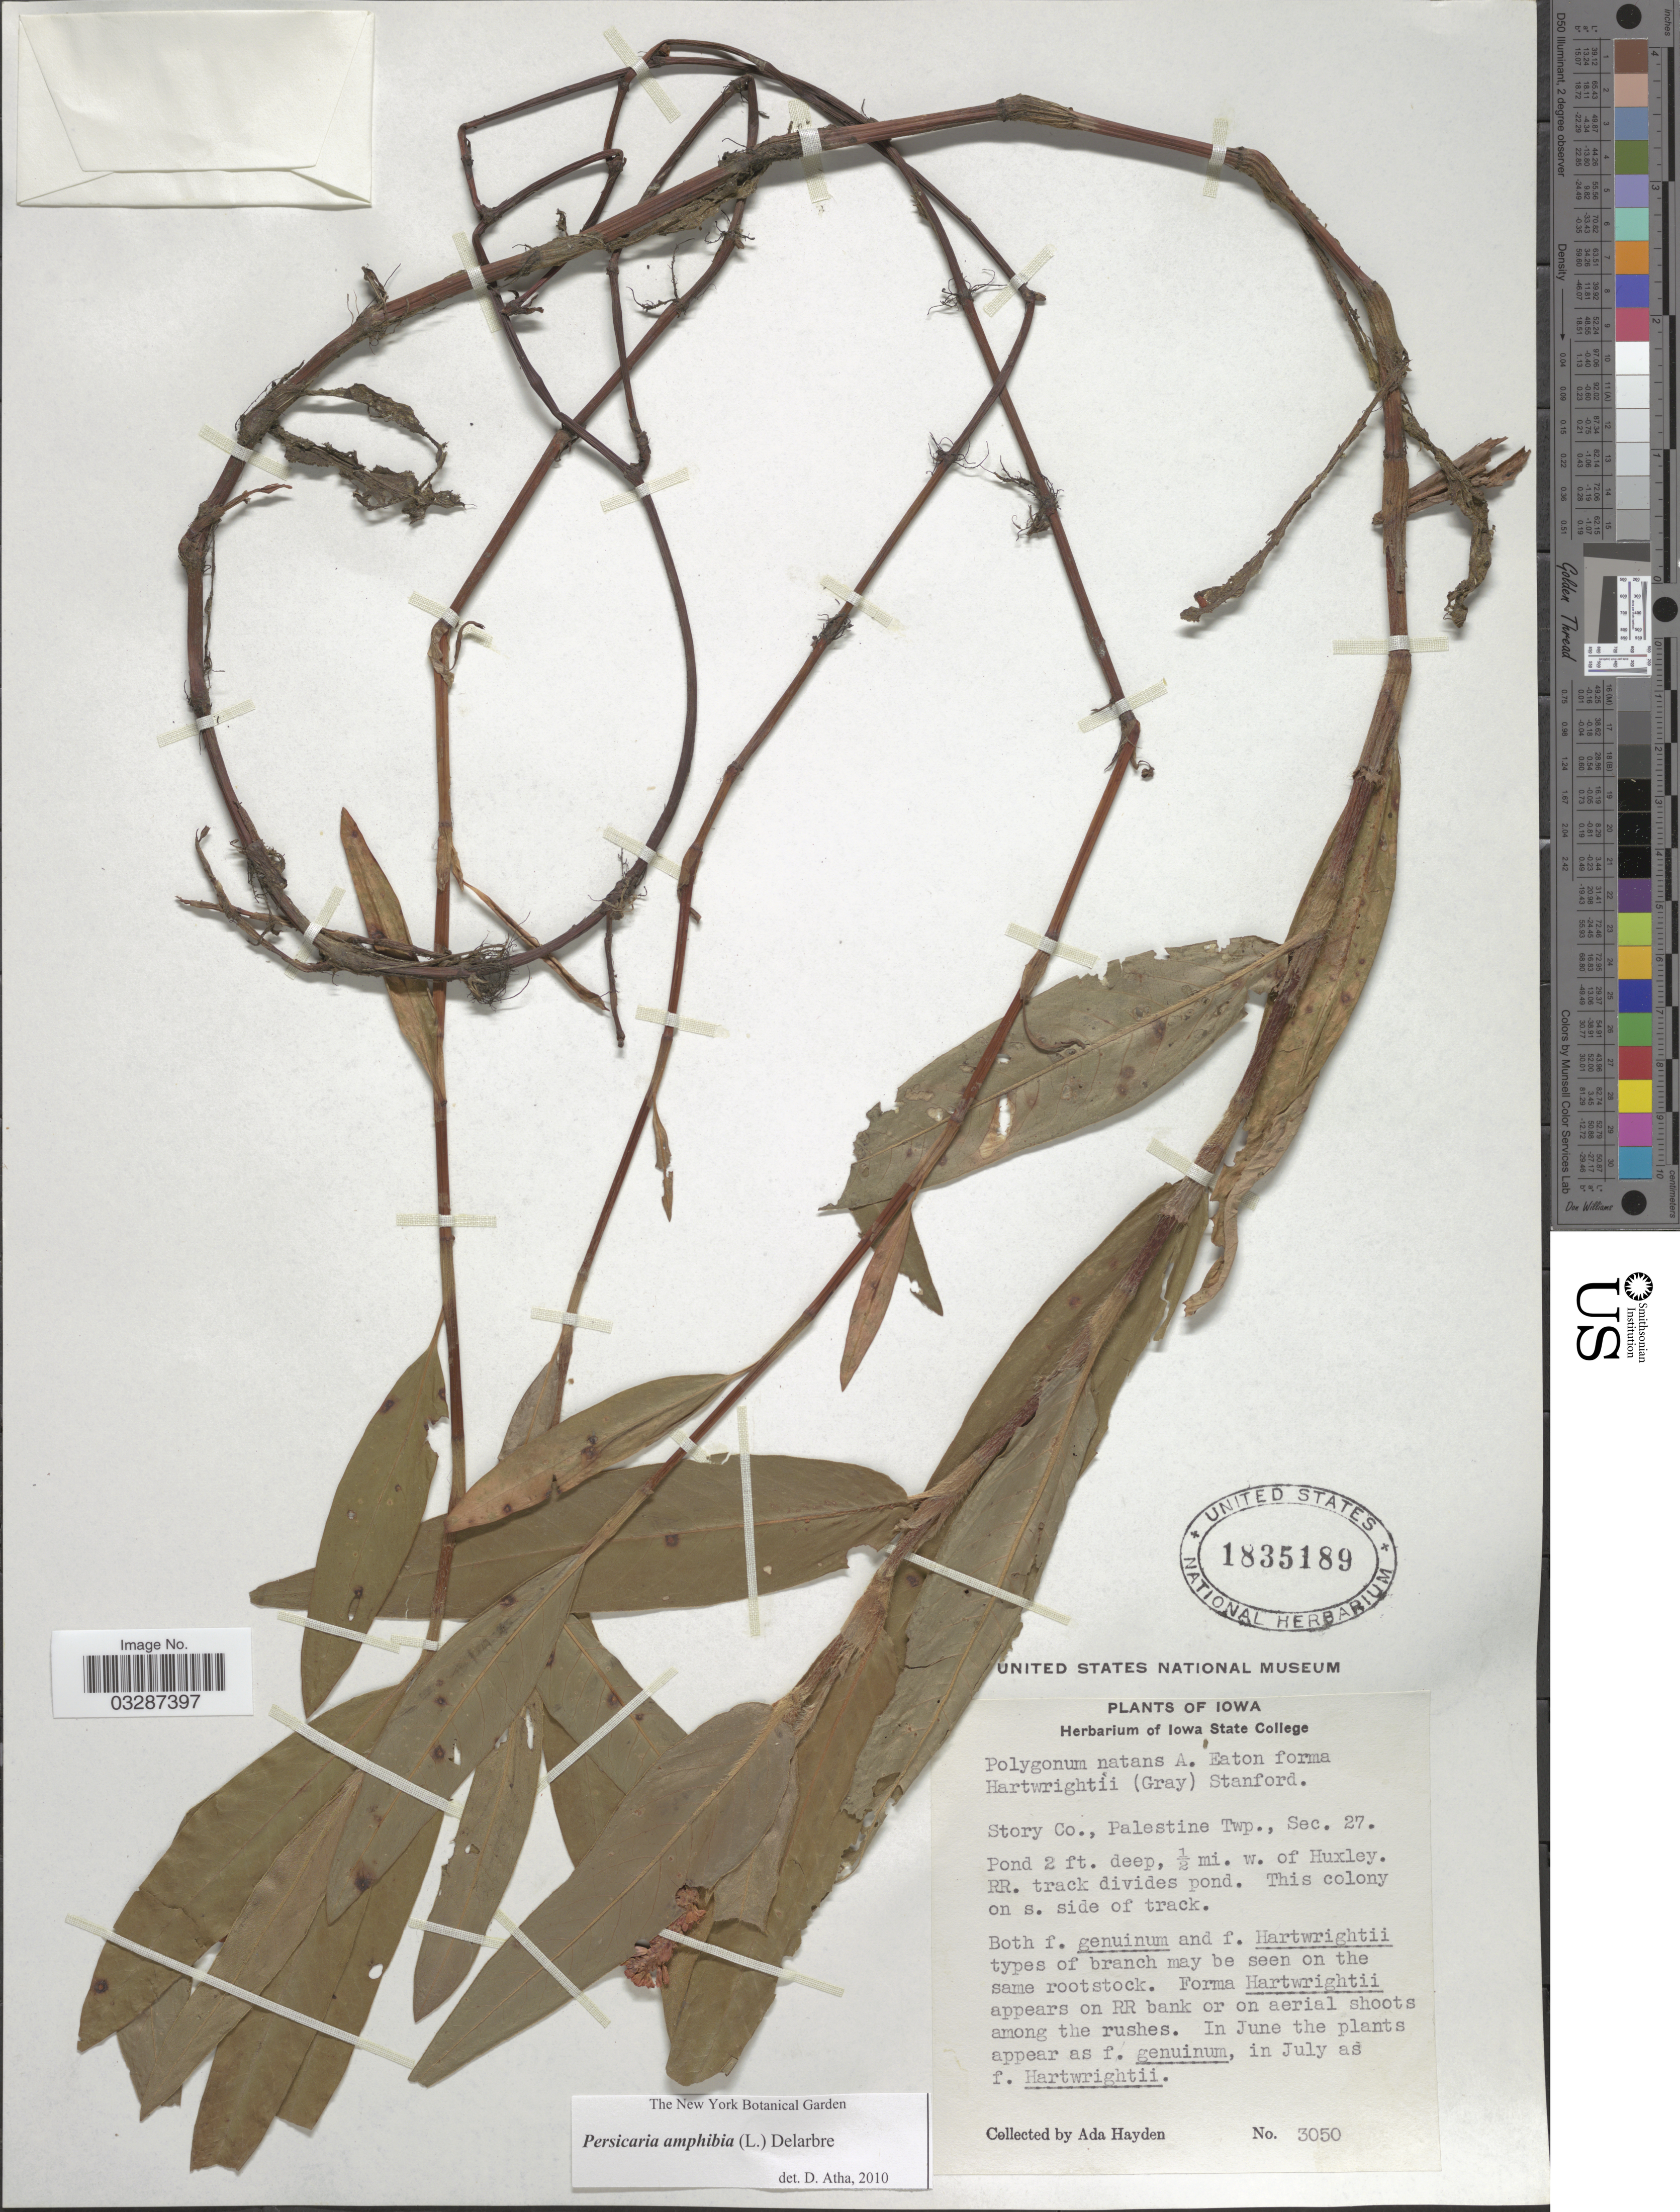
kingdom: Plantae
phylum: Tracheophyta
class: Magnoliopsida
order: Caryophyllales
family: Polygonaceae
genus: Persicaria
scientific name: Persicaria amphibia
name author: (L.) Delarbre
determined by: Atha, D. E.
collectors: Ada Hayden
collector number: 3050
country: United States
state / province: Iowa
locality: Story Co., Palestine Twp., Sec. 27. Pond 2 ft. deep, ½ mi. w. of Huxley. RR. track divides pond. This colony on s. side of track.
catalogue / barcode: US 1835189